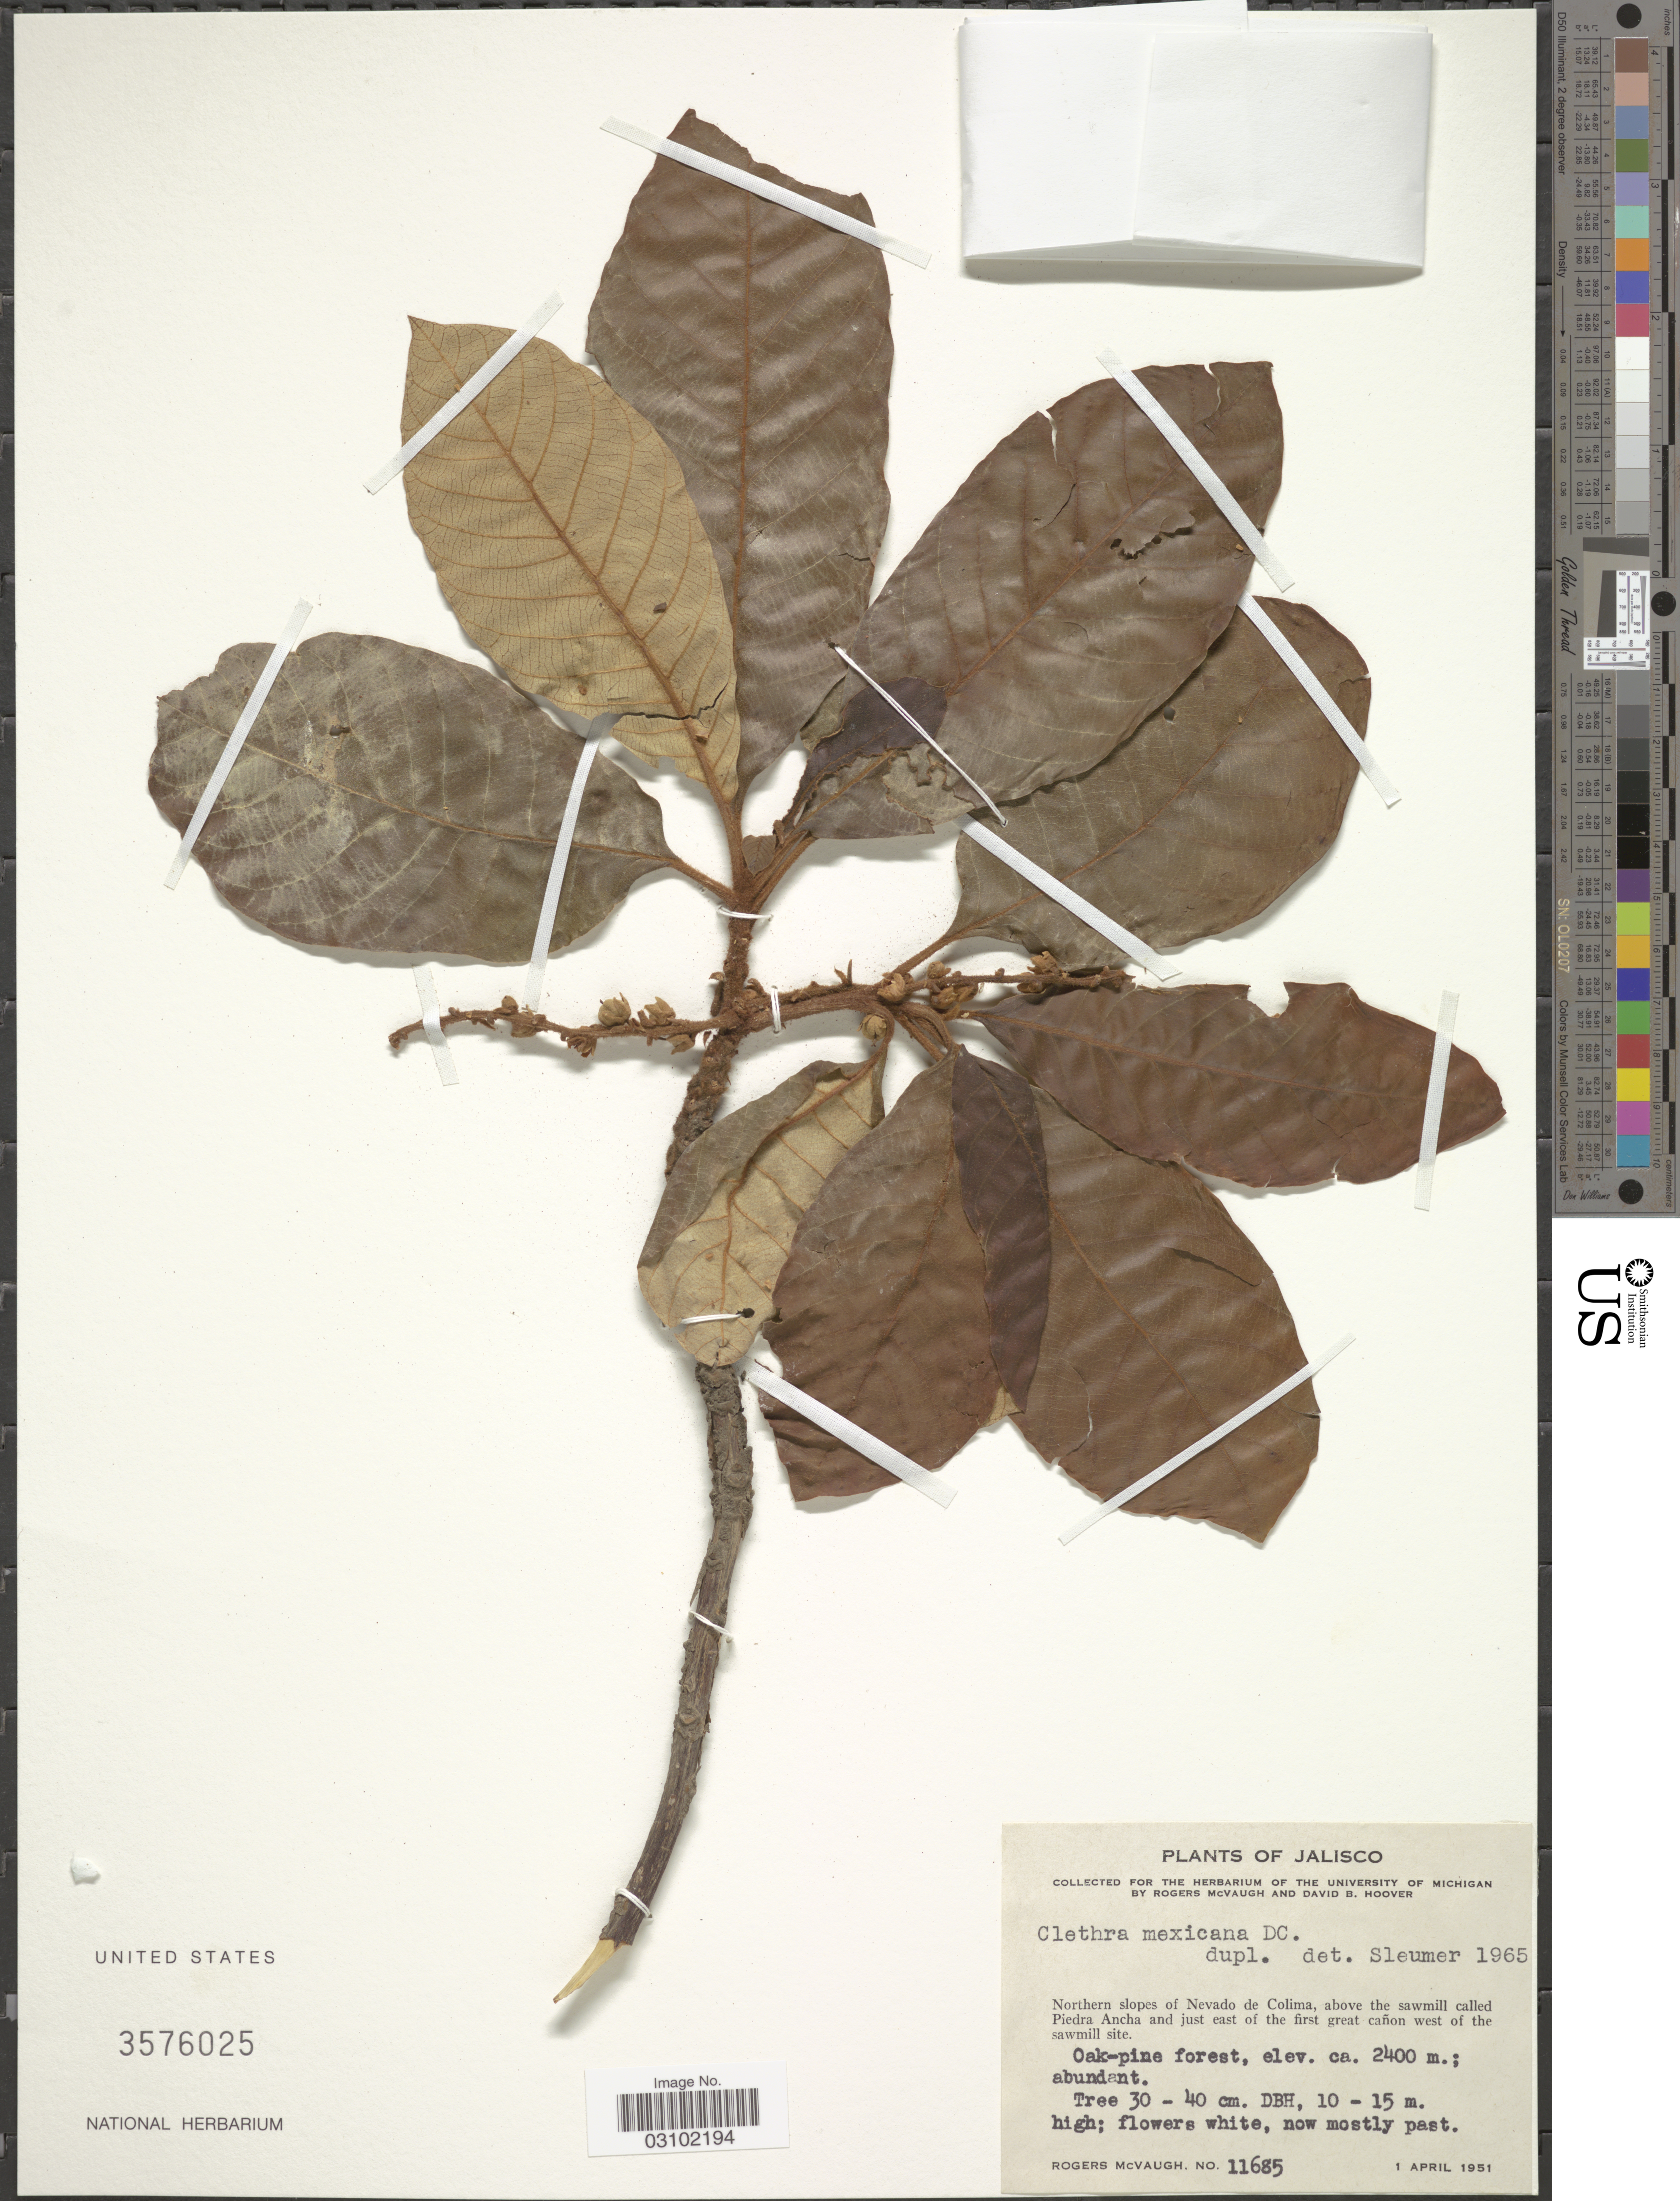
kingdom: Plantae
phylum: Tracheophyta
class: Magnoliopsida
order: Ericales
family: Clethraceae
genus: Clethra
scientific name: Clethra mexicana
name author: A. DC.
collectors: R. McVaugh & D. B. Hoover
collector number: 11685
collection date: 1951-04-01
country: Mexico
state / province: Jalisco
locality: Northern slopes of Nevado de Colima, above the sawmill called Piedra Ancha and just east of the first great cañon west of the sawmill site.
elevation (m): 2400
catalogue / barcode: US 3576025